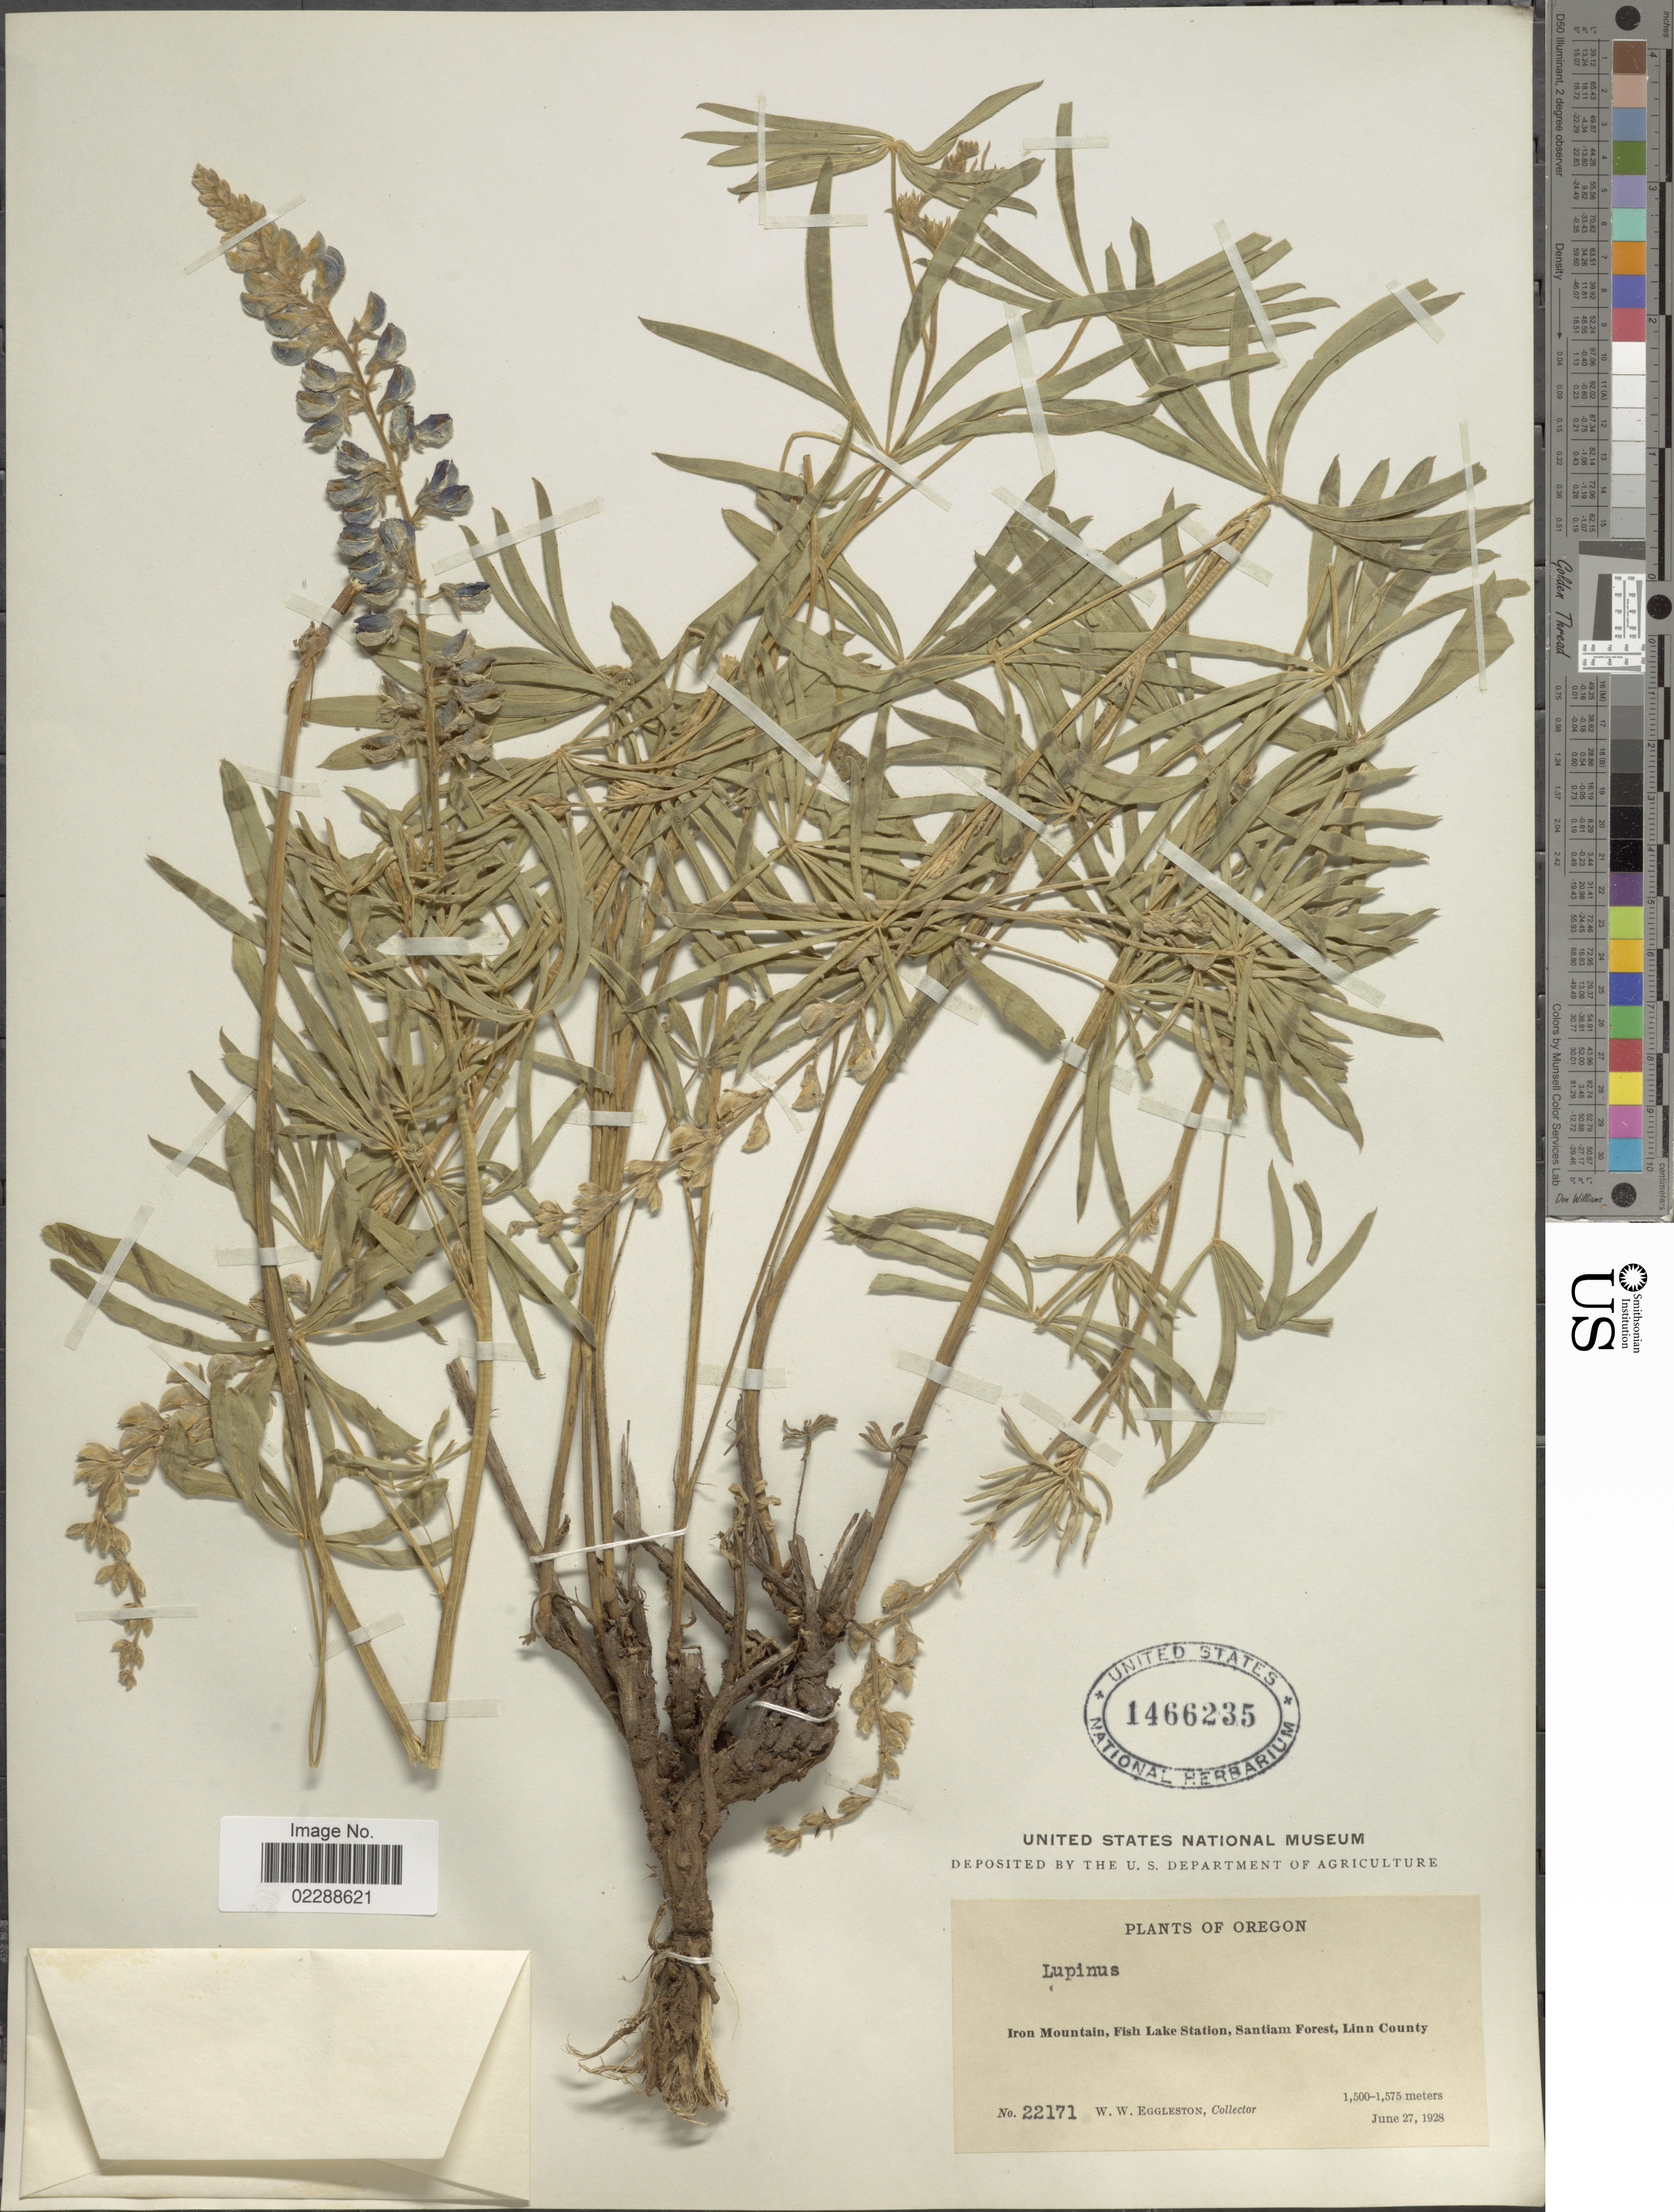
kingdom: Plantae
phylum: Tracheophyta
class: Magnoliopsida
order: Fabales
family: Fabaceae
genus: Lupinus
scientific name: Lupinus sp.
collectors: W. W. Eggleston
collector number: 22171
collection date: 1928-06-27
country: United States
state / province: Oregon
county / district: Linn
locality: Iron Mountain, Fish Lake Station, Santiam Forest, Linn County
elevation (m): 1500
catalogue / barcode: US 1466235